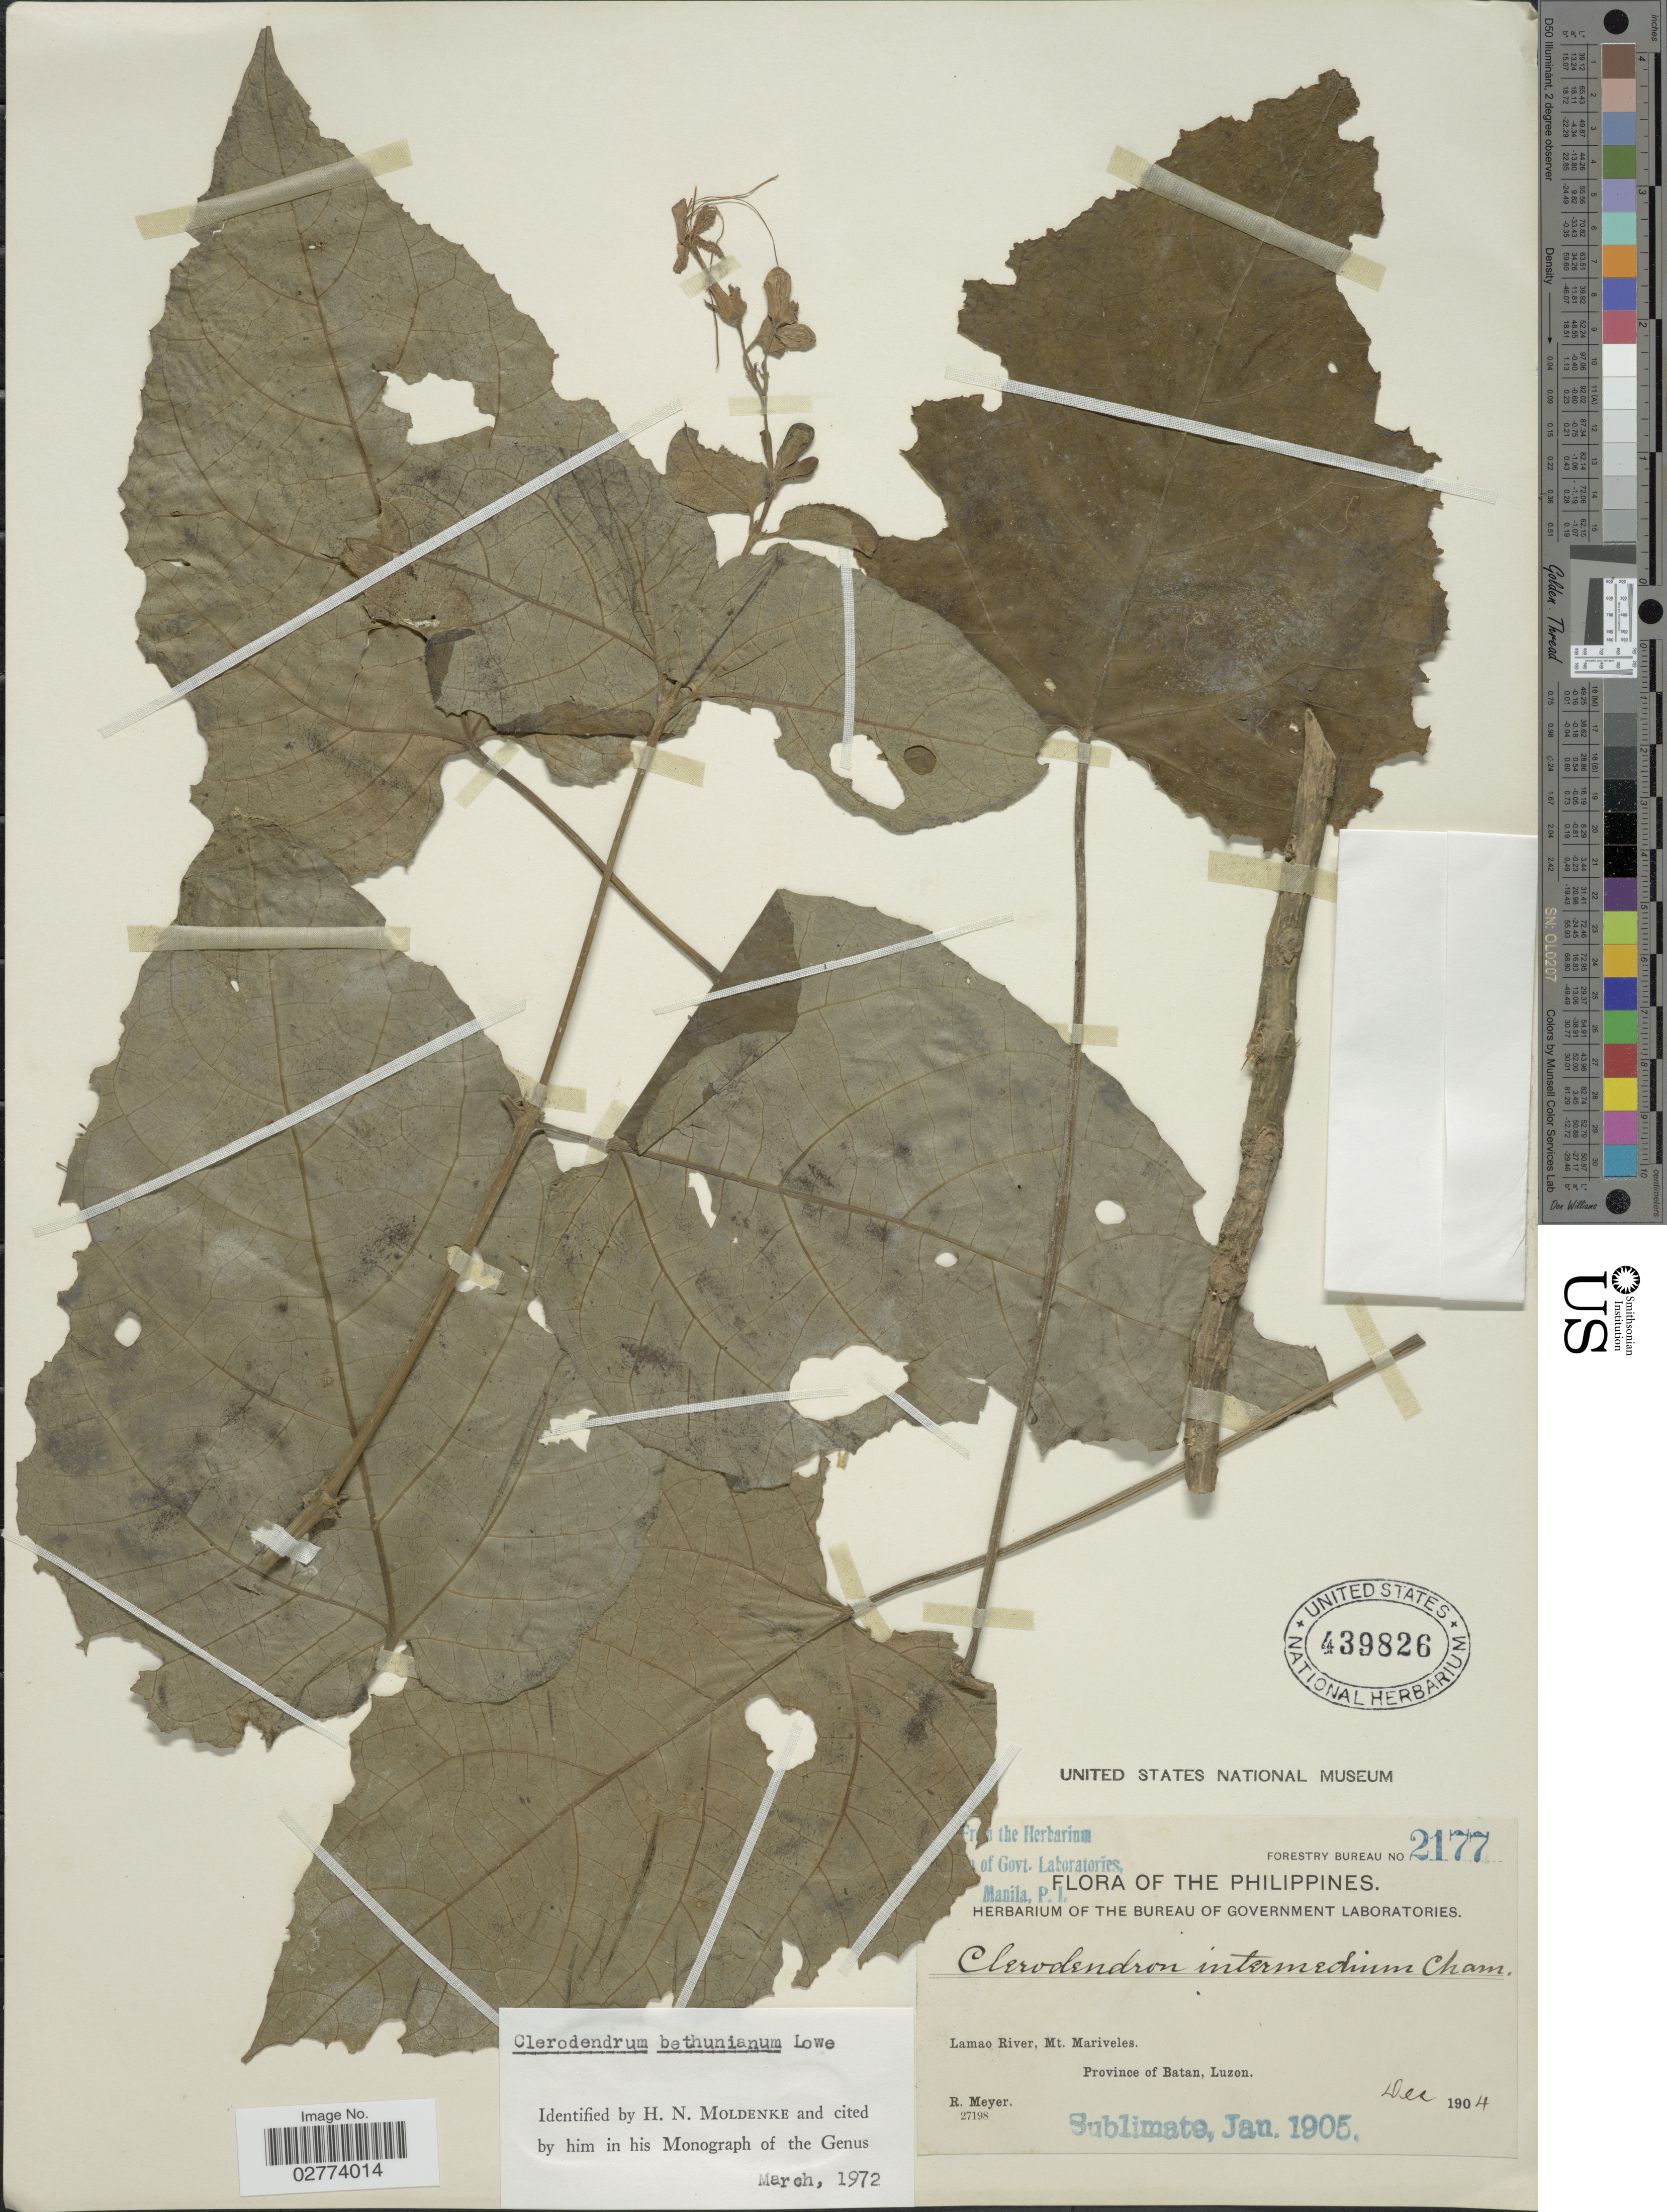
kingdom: Plantae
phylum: Tracheophyta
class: Magnoliopsida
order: Lamiales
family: Lamiaceae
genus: Clerodendrum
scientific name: Clerodendrum bethuneanum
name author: H. Low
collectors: R. Meyer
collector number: Forestry Bureau2177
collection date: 1904-12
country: Philippines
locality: Lamao River, Mt. Mariveles. Province of Batan, Luzon.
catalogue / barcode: US 439826